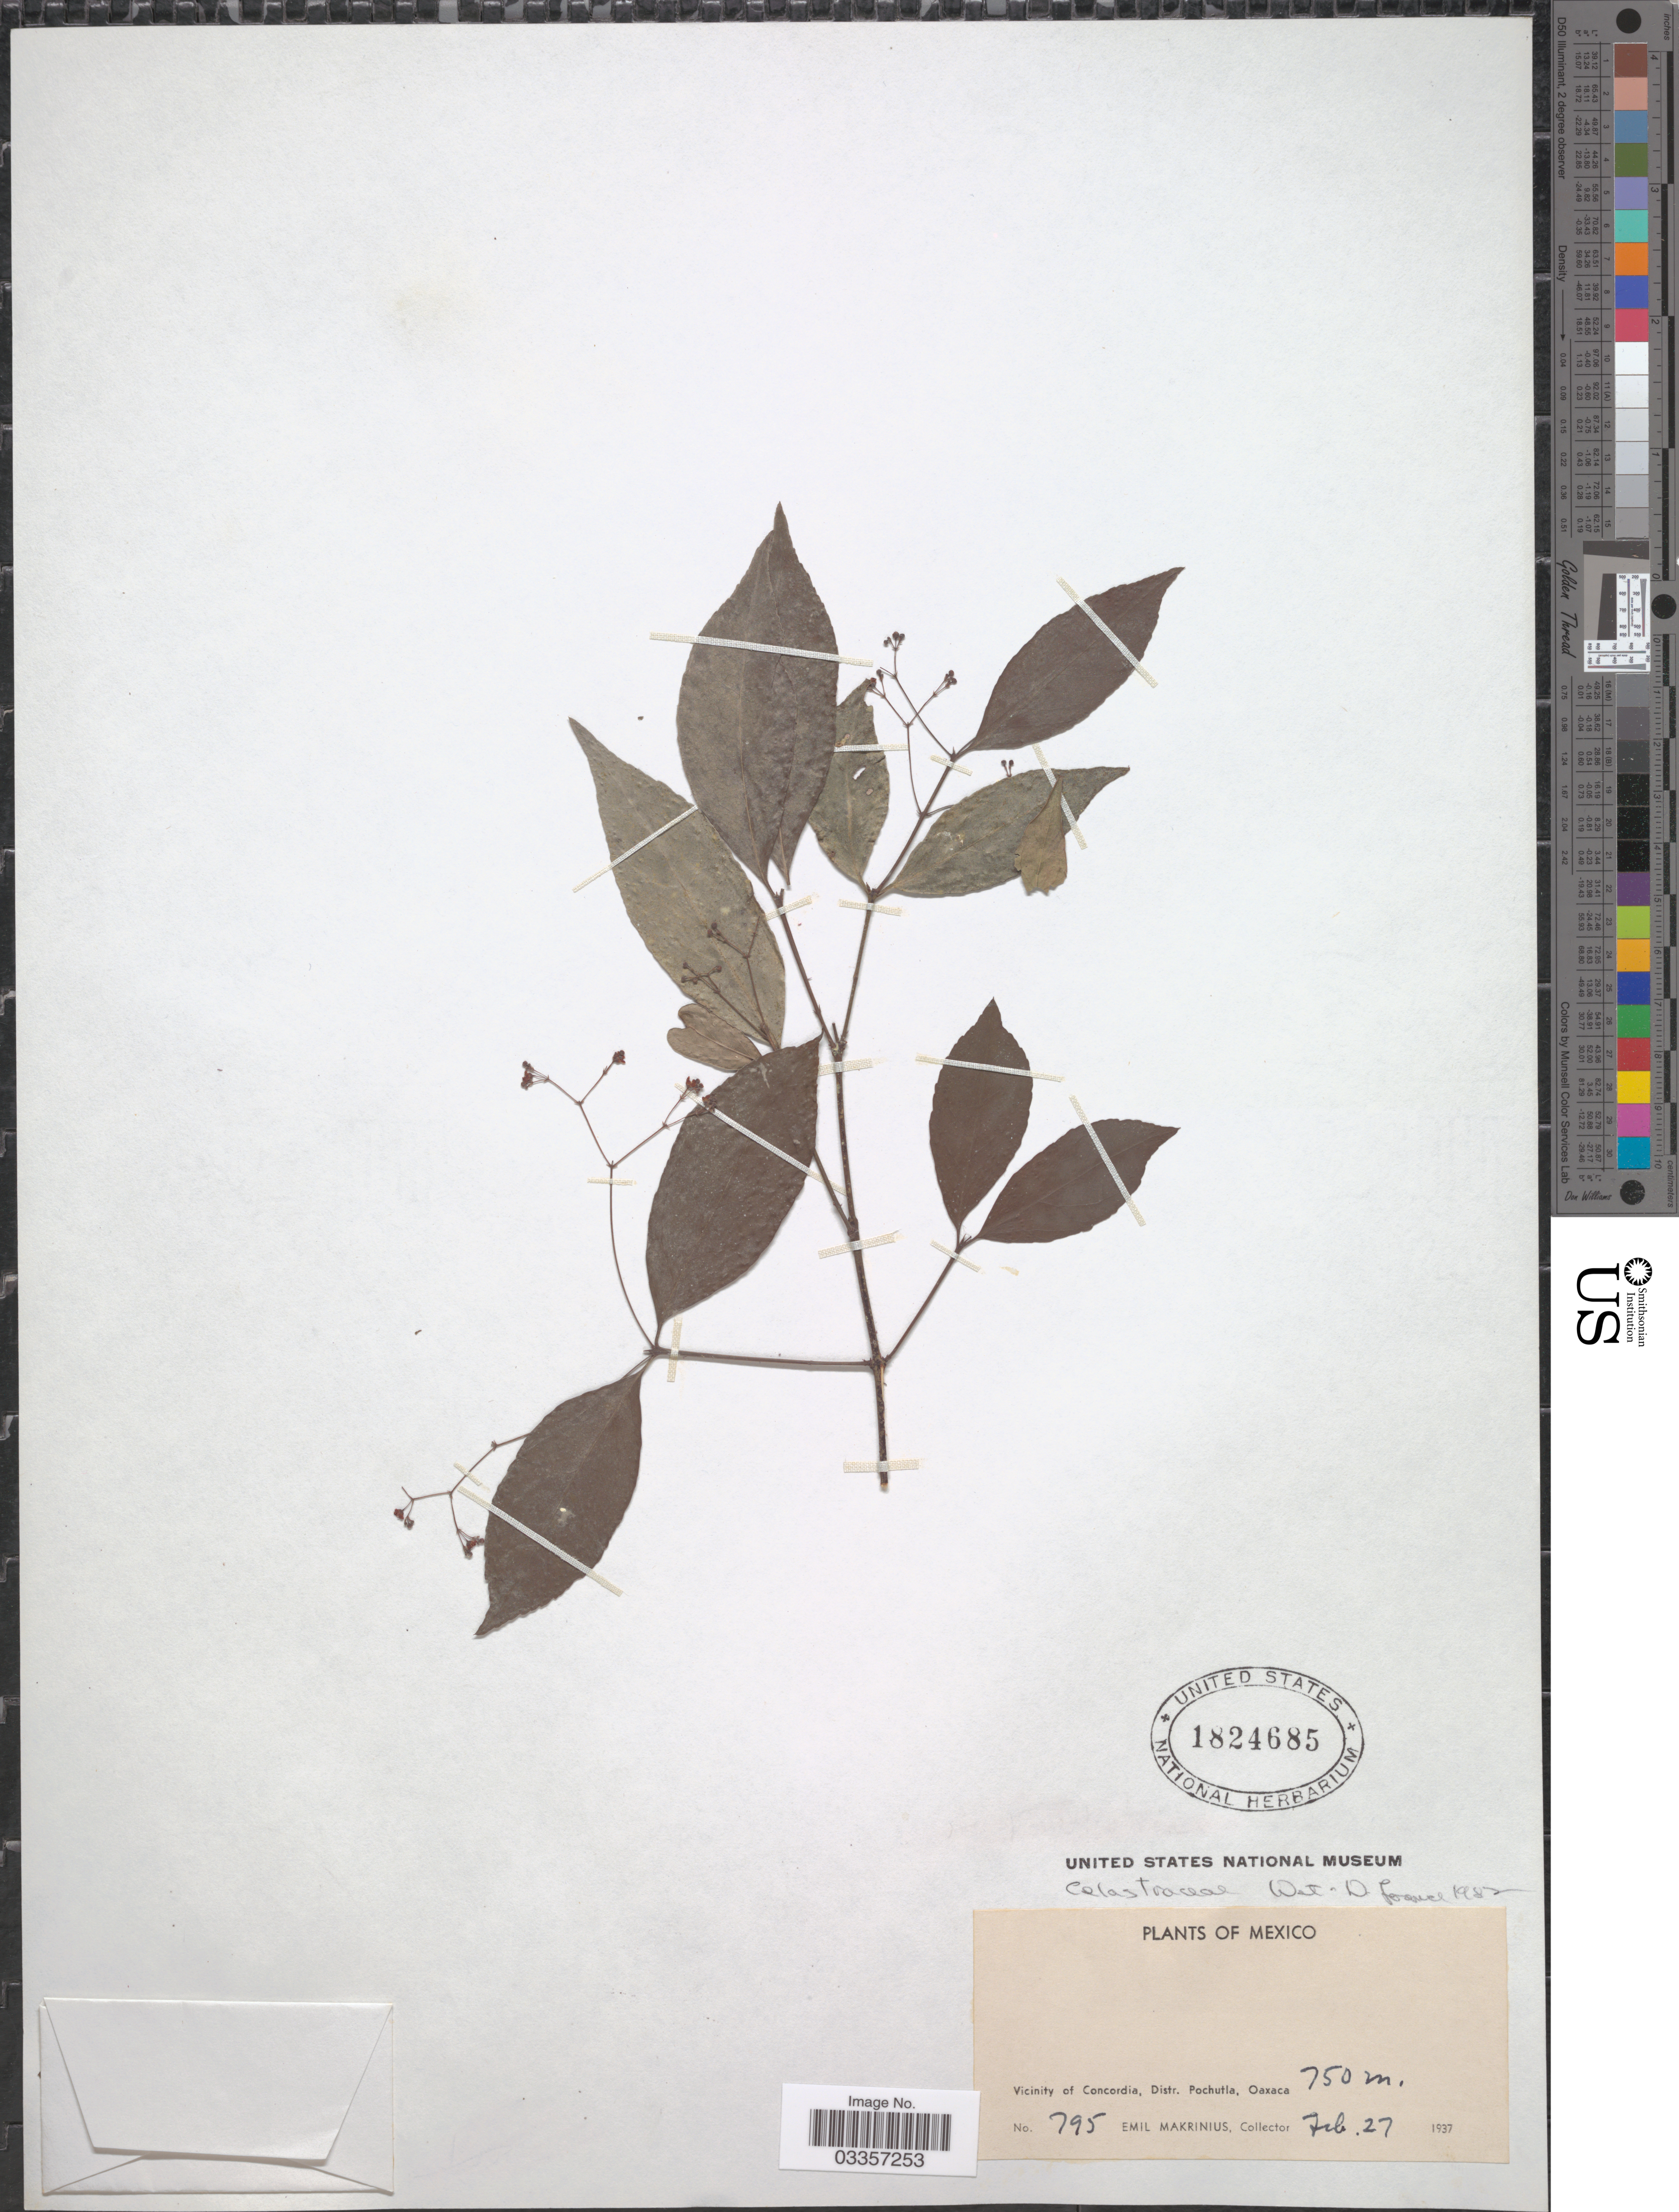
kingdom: Plantae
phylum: Tracheophyta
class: Magnoliopsida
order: Celastrales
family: Celastraceae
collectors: E. Makrinius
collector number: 795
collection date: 1937-02-27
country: Mexico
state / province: Oaxaca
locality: Vicinity of Concordia, Distr. Pochutla.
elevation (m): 750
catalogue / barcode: US 1824685